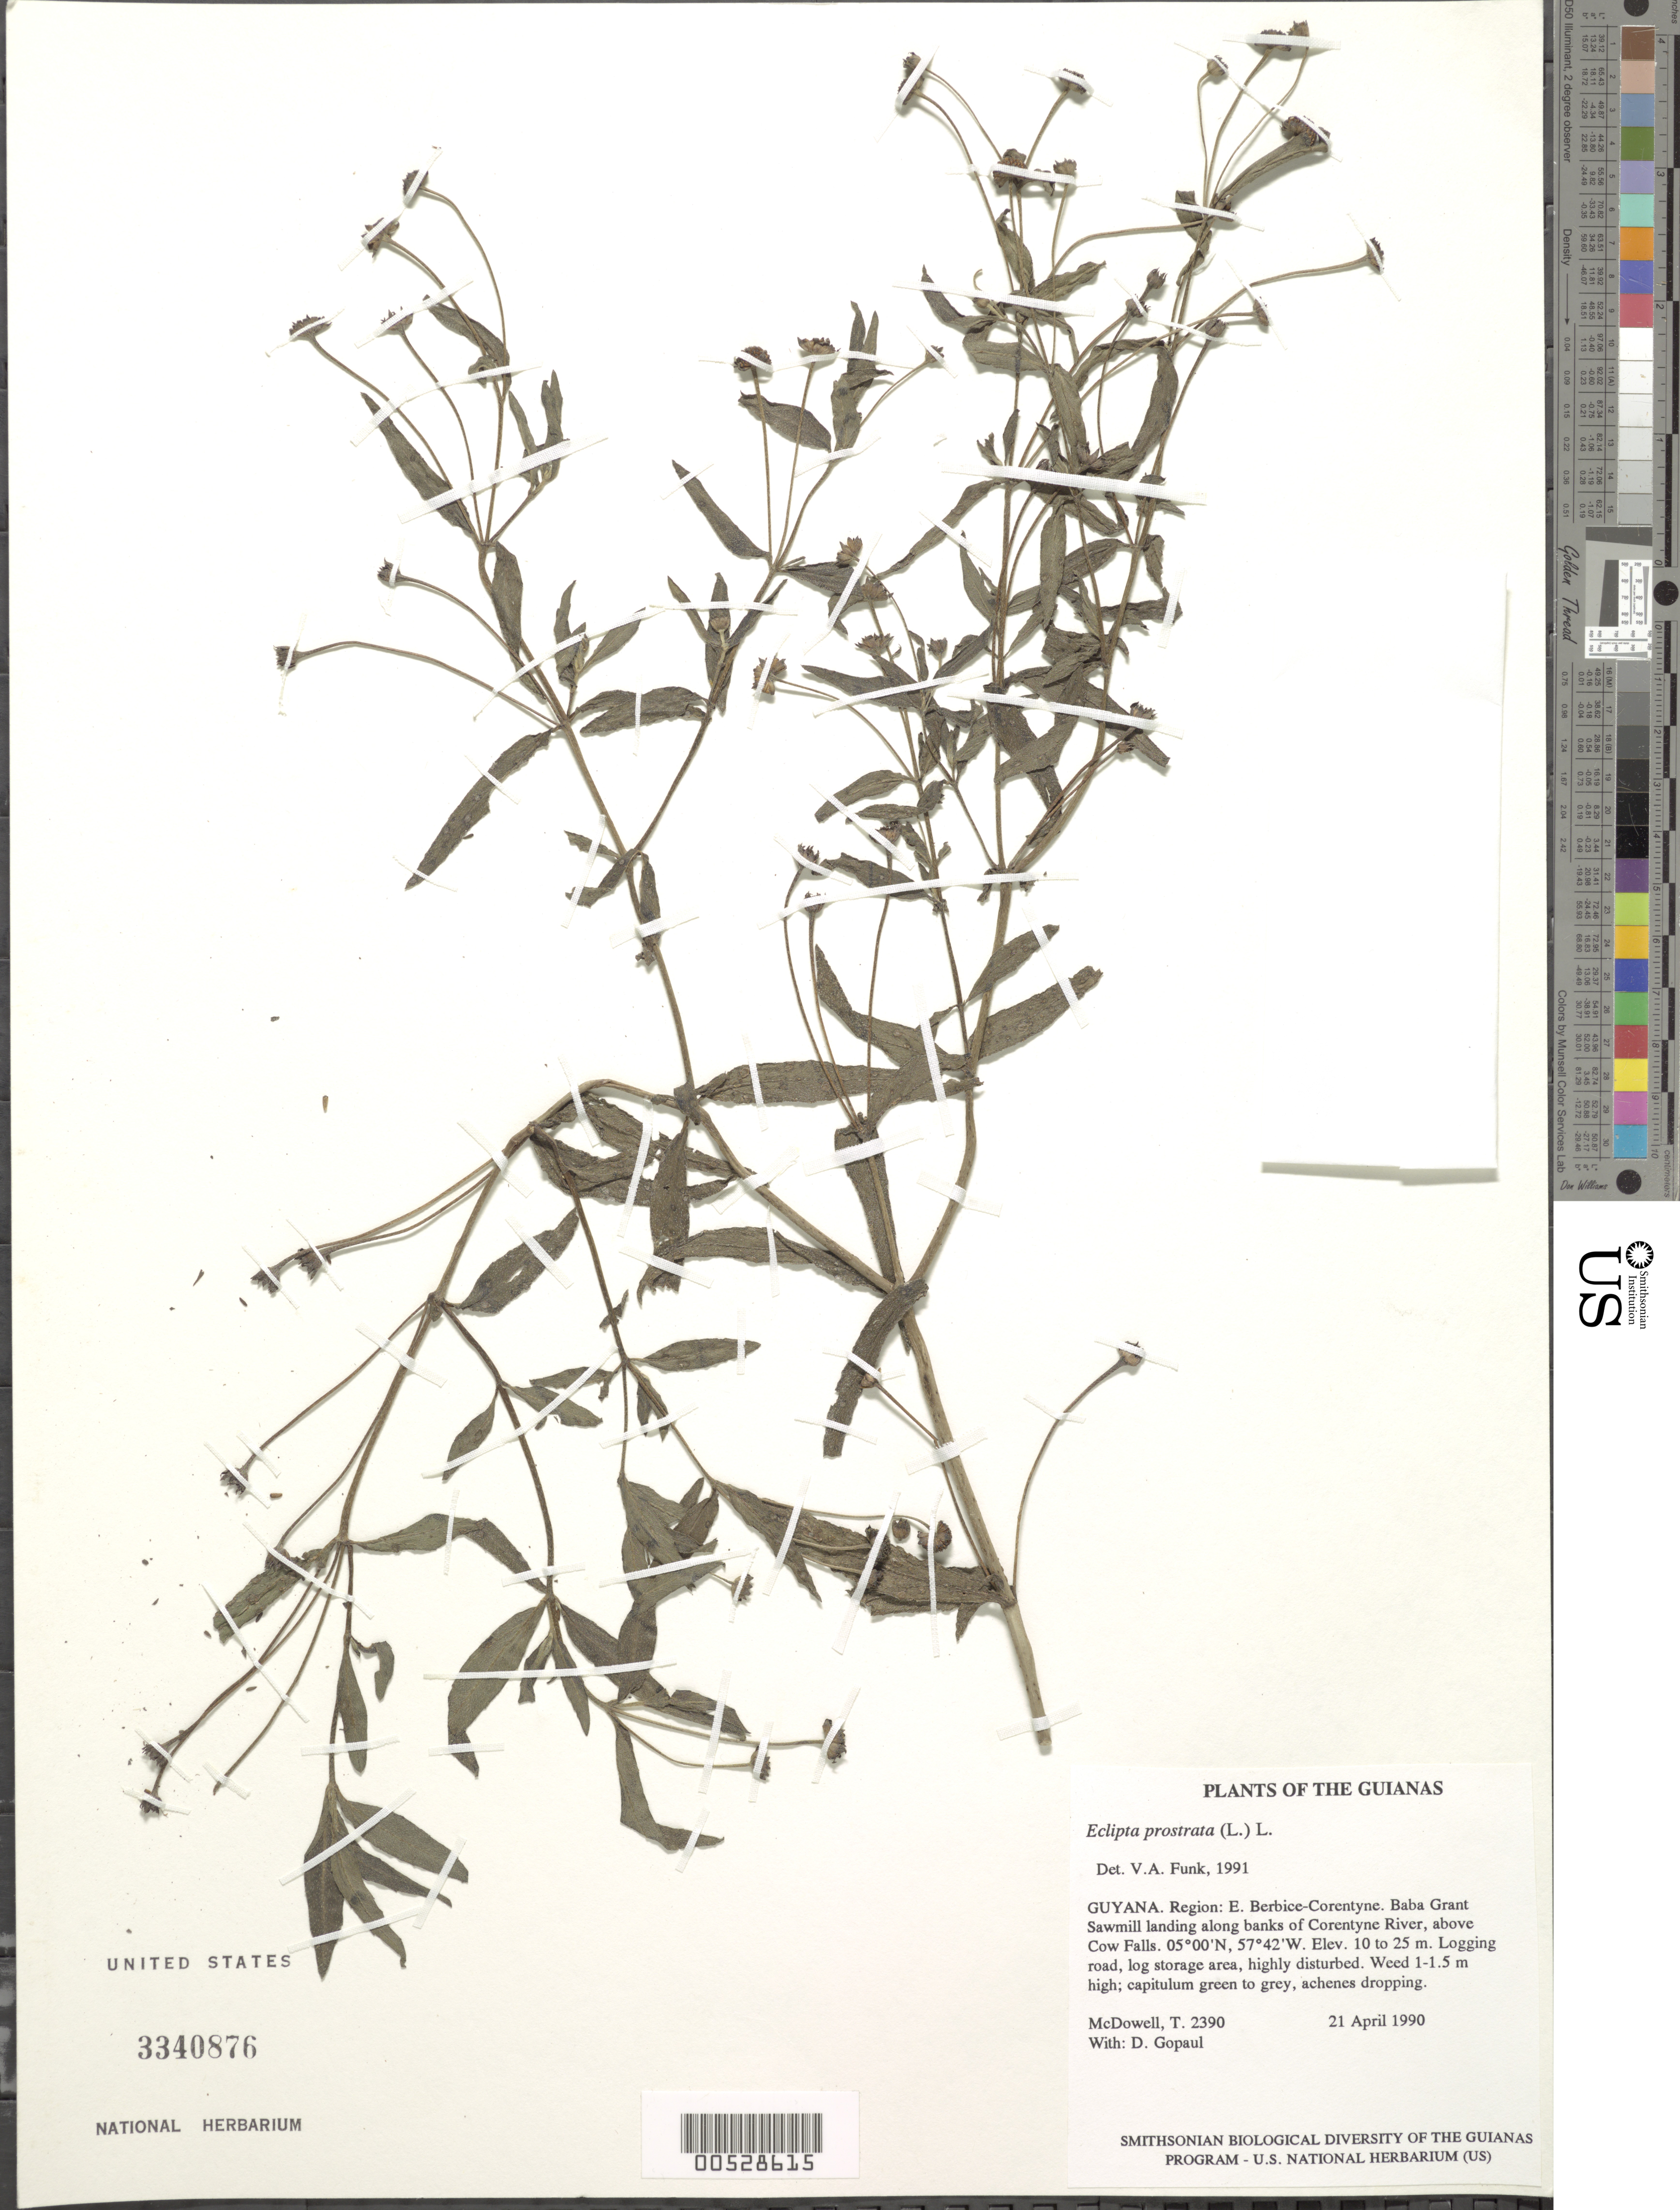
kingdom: Plantae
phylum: Tracheophyta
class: Magnoliopsida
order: Asterales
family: Asteraceae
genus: Eclipta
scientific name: Eclipta prostrata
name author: (L.) L.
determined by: Funk, Vicki A., (BOT), Smithsonian Institution - National Museum of Natural History (UNITED STATES)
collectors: T. McDowell & D. Gopaul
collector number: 2390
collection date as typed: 21 April 1990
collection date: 1990-04-21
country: Guyana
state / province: E. Berbice-Corentyne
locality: Baba Grant Sawmill landing along banks of Corentyne River, above Cow Falls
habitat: Logging road, log storage area, highly disturbed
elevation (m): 10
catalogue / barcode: US 3340876